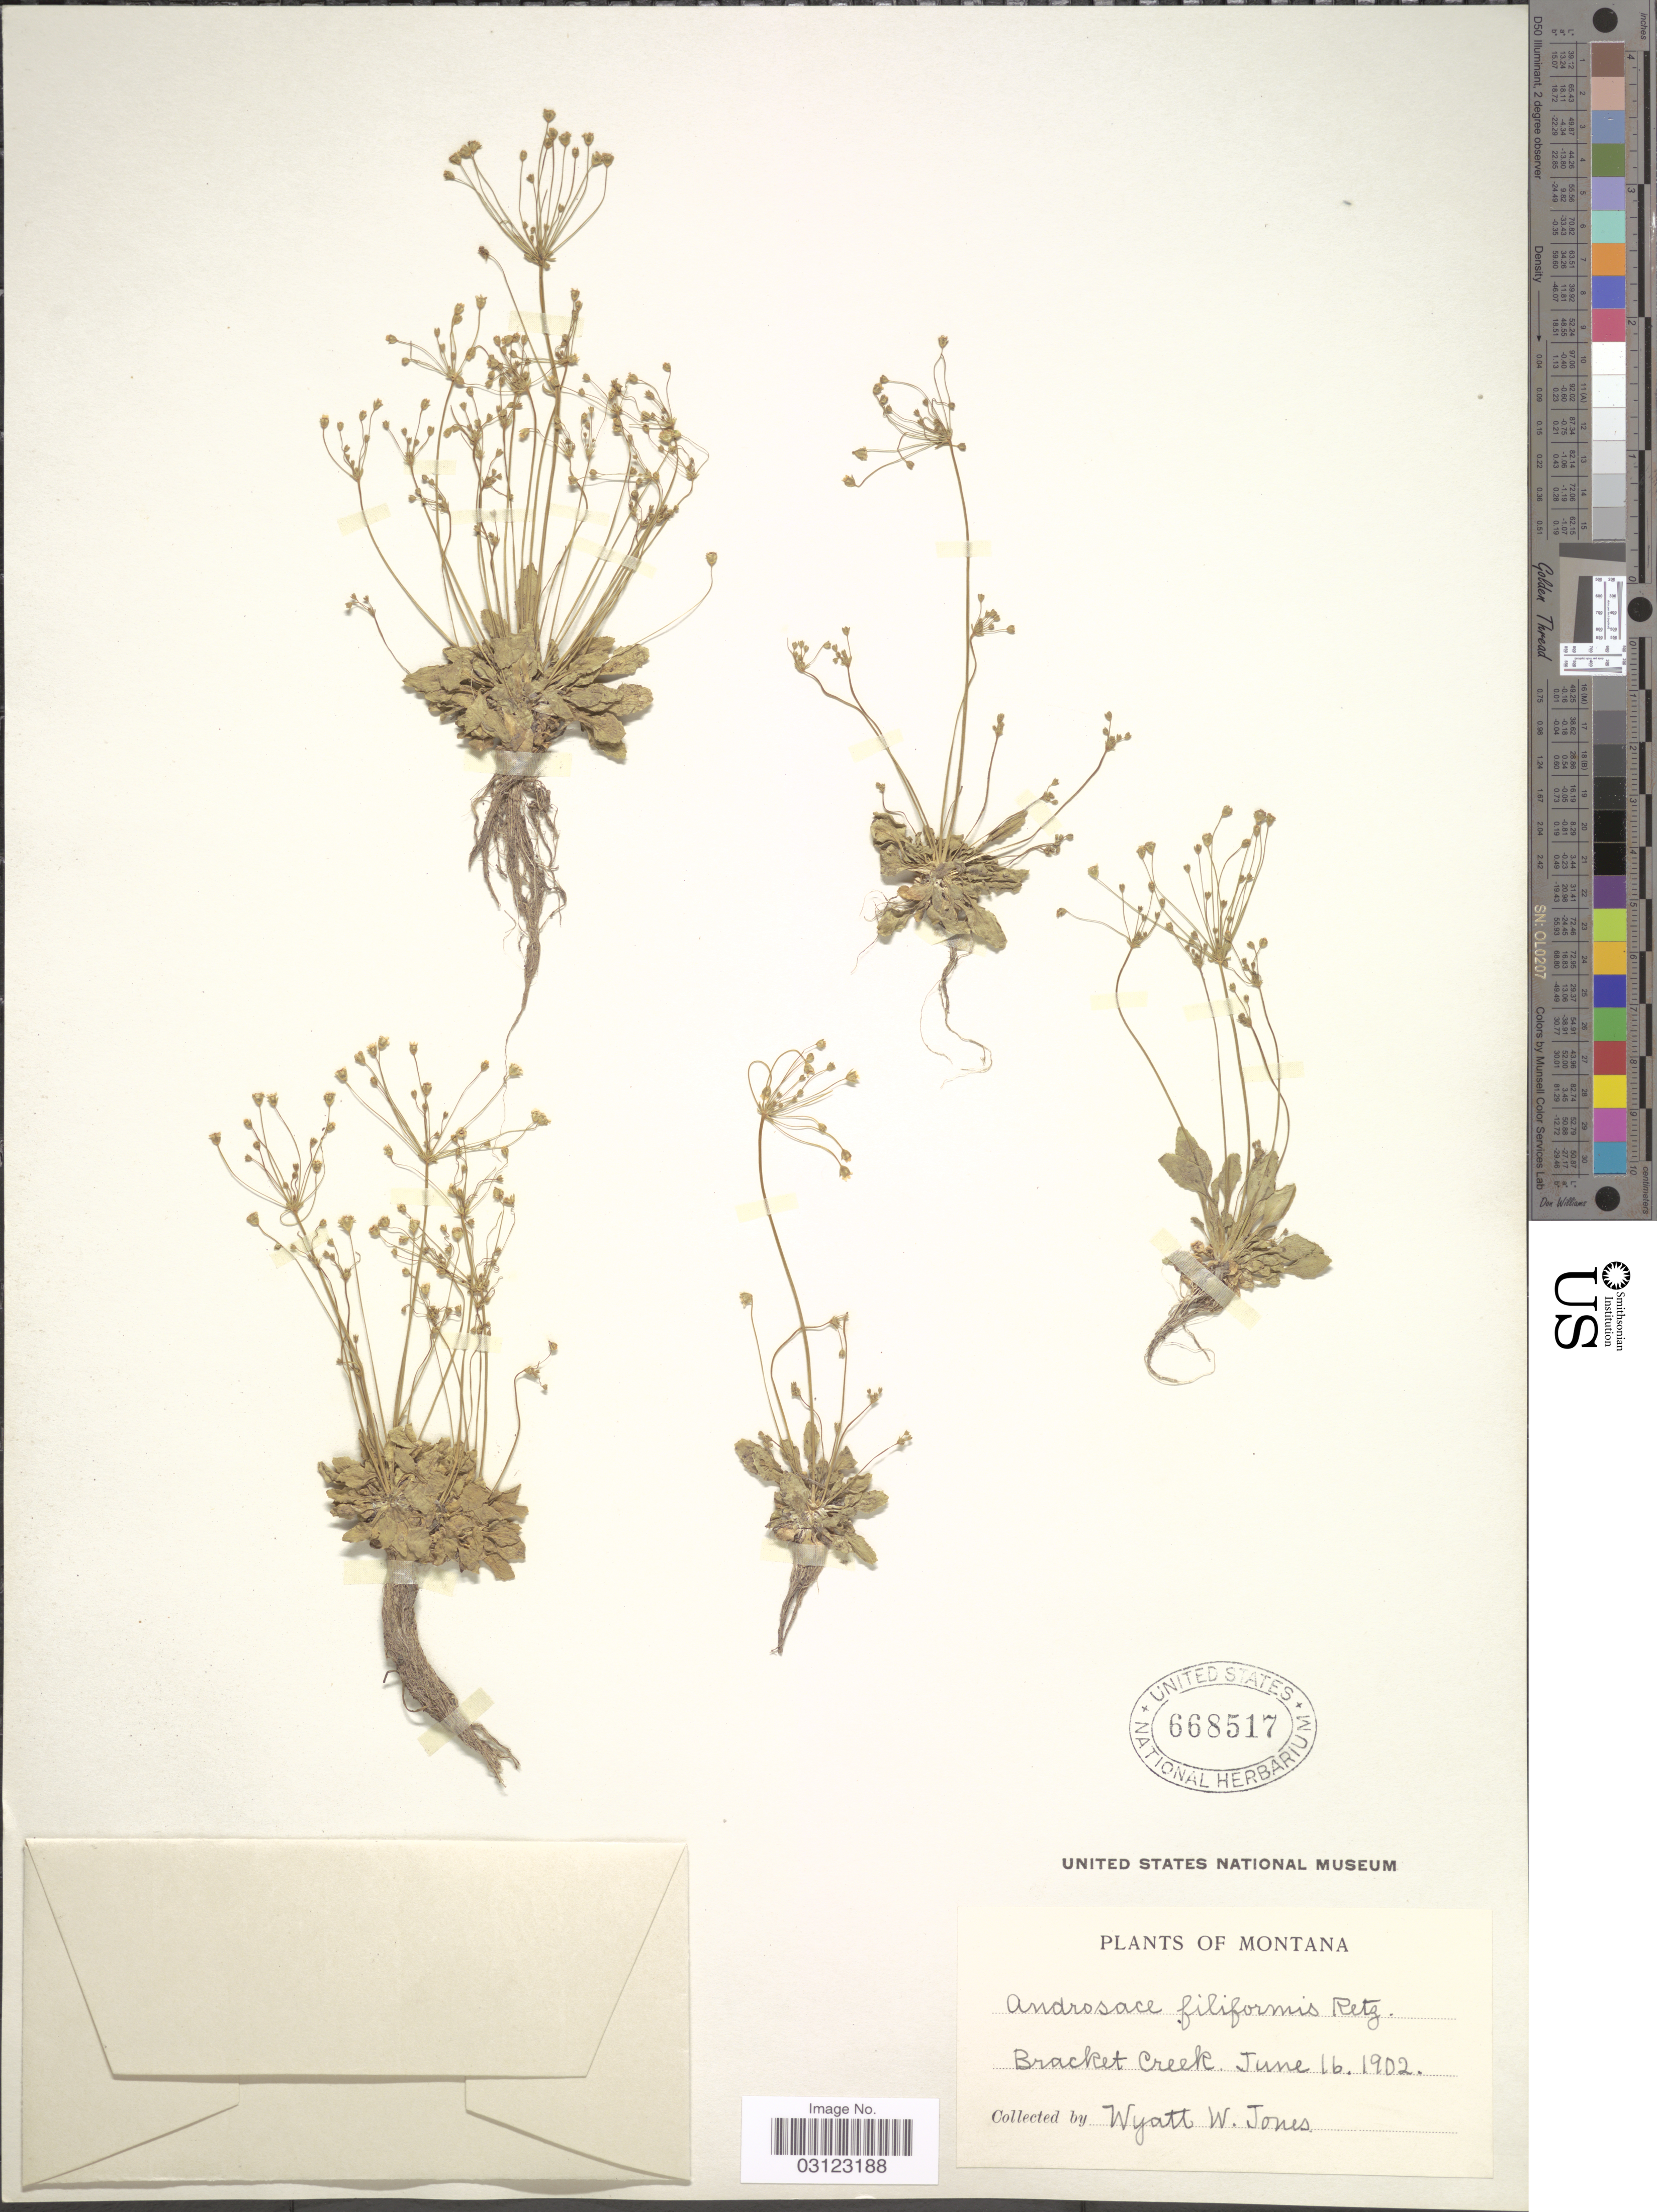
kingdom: Plantae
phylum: Tracheophyta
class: Magnoliopsida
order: Ericales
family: Primulaceae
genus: Androsace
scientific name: Androsace filiformis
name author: Retz.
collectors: W. W. Jones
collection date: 1902-06-16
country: United States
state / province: Montana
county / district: Gallatin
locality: Bracket Creek.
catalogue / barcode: US 668517